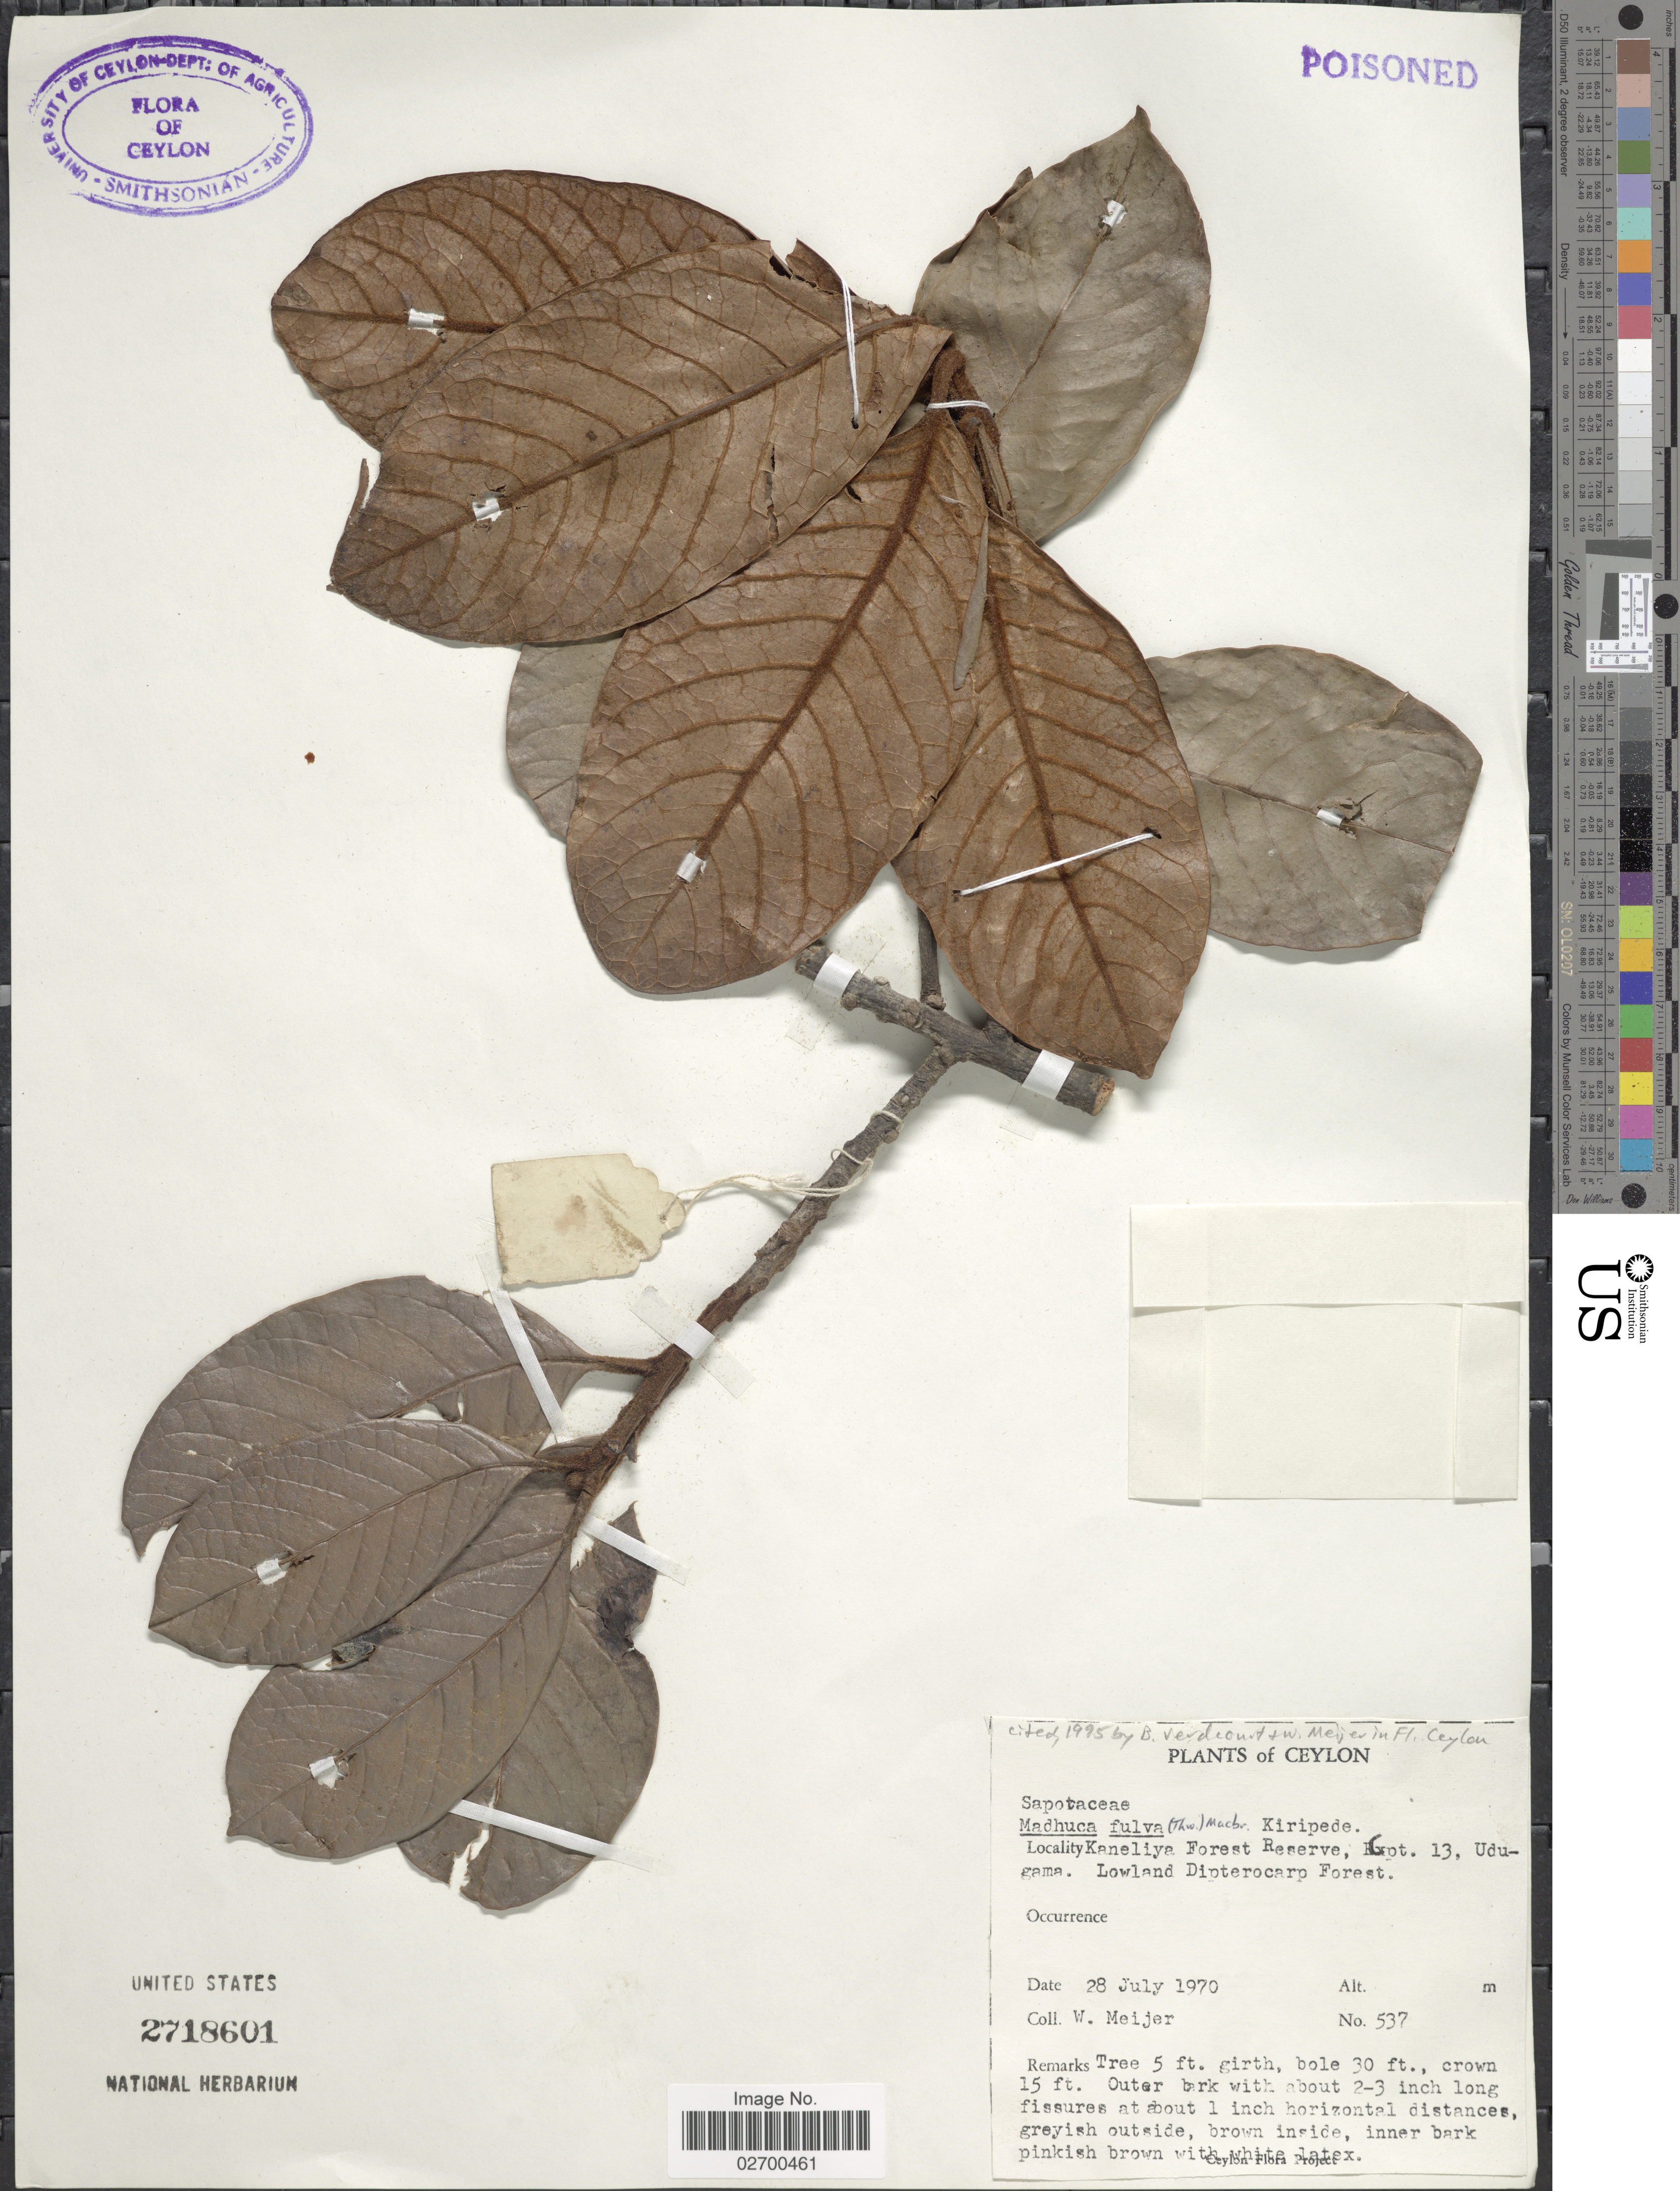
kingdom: Plantae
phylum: Tracheophyta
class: Magnoliopsida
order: Ericales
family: Sapotaceae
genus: Madhuca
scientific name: Madhuca fulva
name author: (Thwaites) J.F. Macbr.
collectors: W. Meijer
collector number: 537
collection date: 1970-07-28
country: Sri Lanka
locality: Ceylon. Kaneliya Forest Reserve, Expt. 13, Udugama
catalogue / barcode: US 2718601